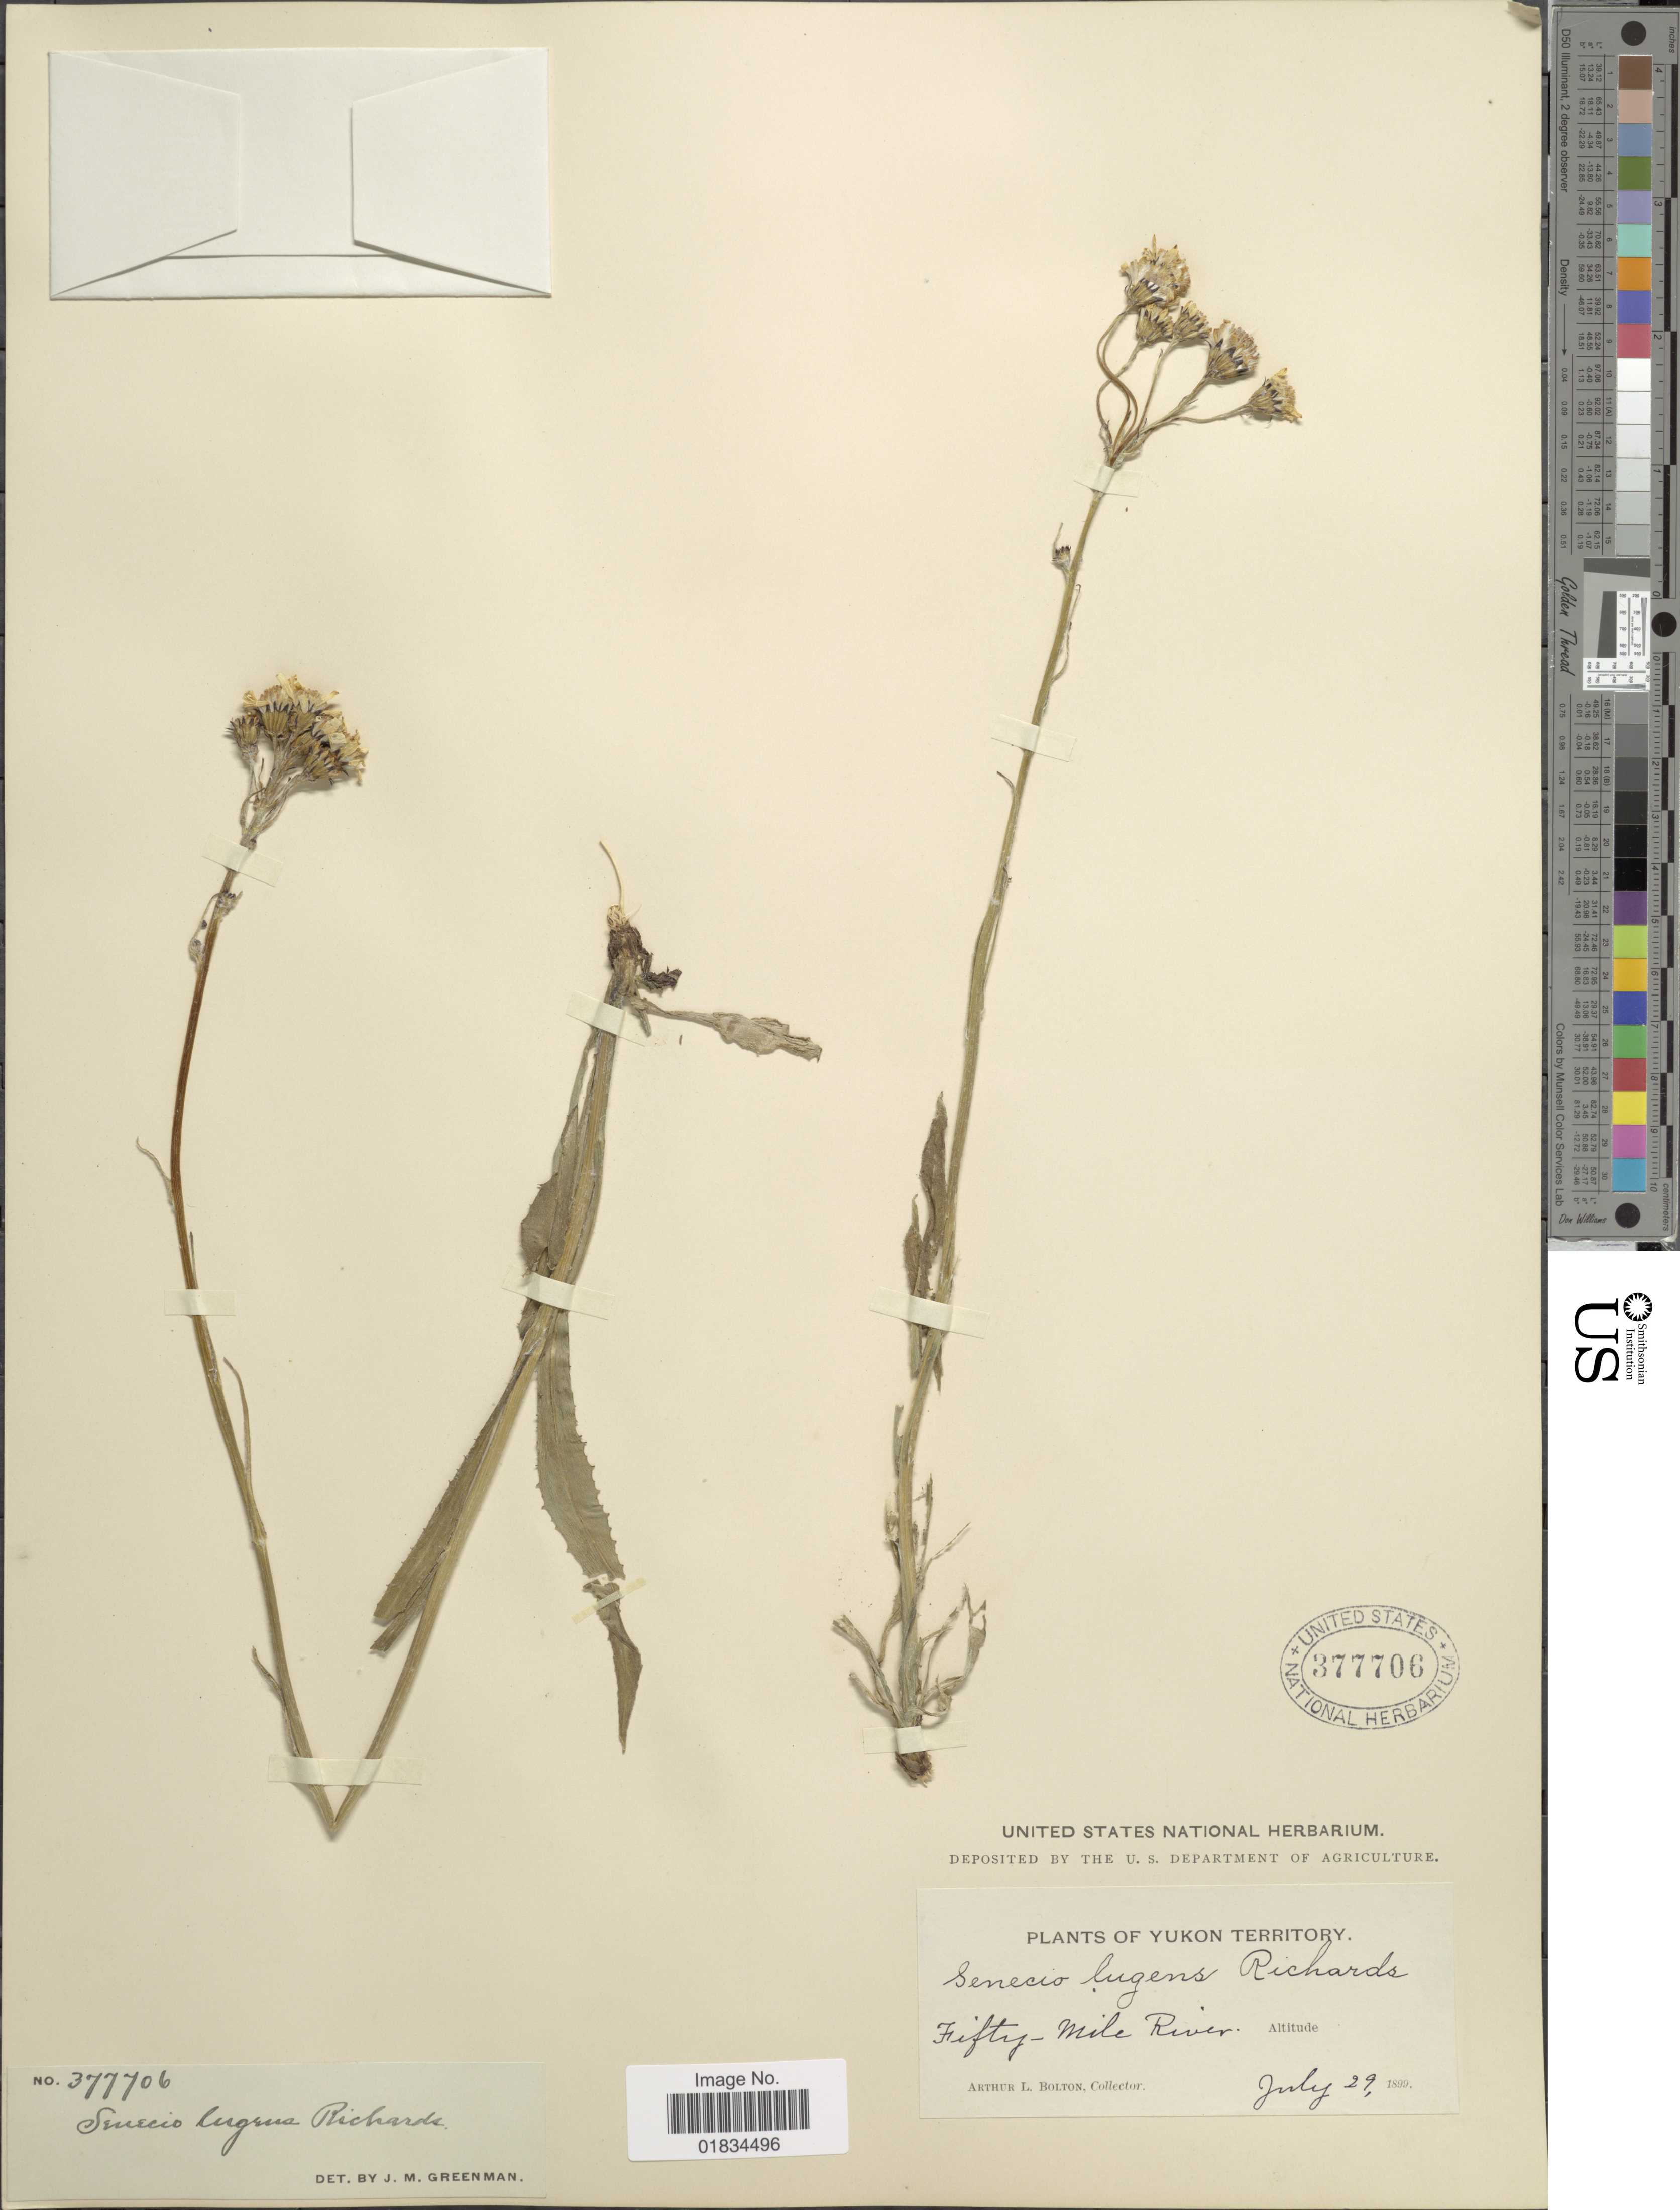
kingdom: Plantae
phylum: Tracheophyta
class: Magnoliopsida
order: Asterales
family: Asteraceae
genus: Senecio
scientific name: Senecio lugens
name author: Richardson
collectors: A. Bolton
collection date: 1899-07-29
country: Canada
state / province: Yukon Territory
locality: Fifty - Mile River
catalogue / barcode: US 377706